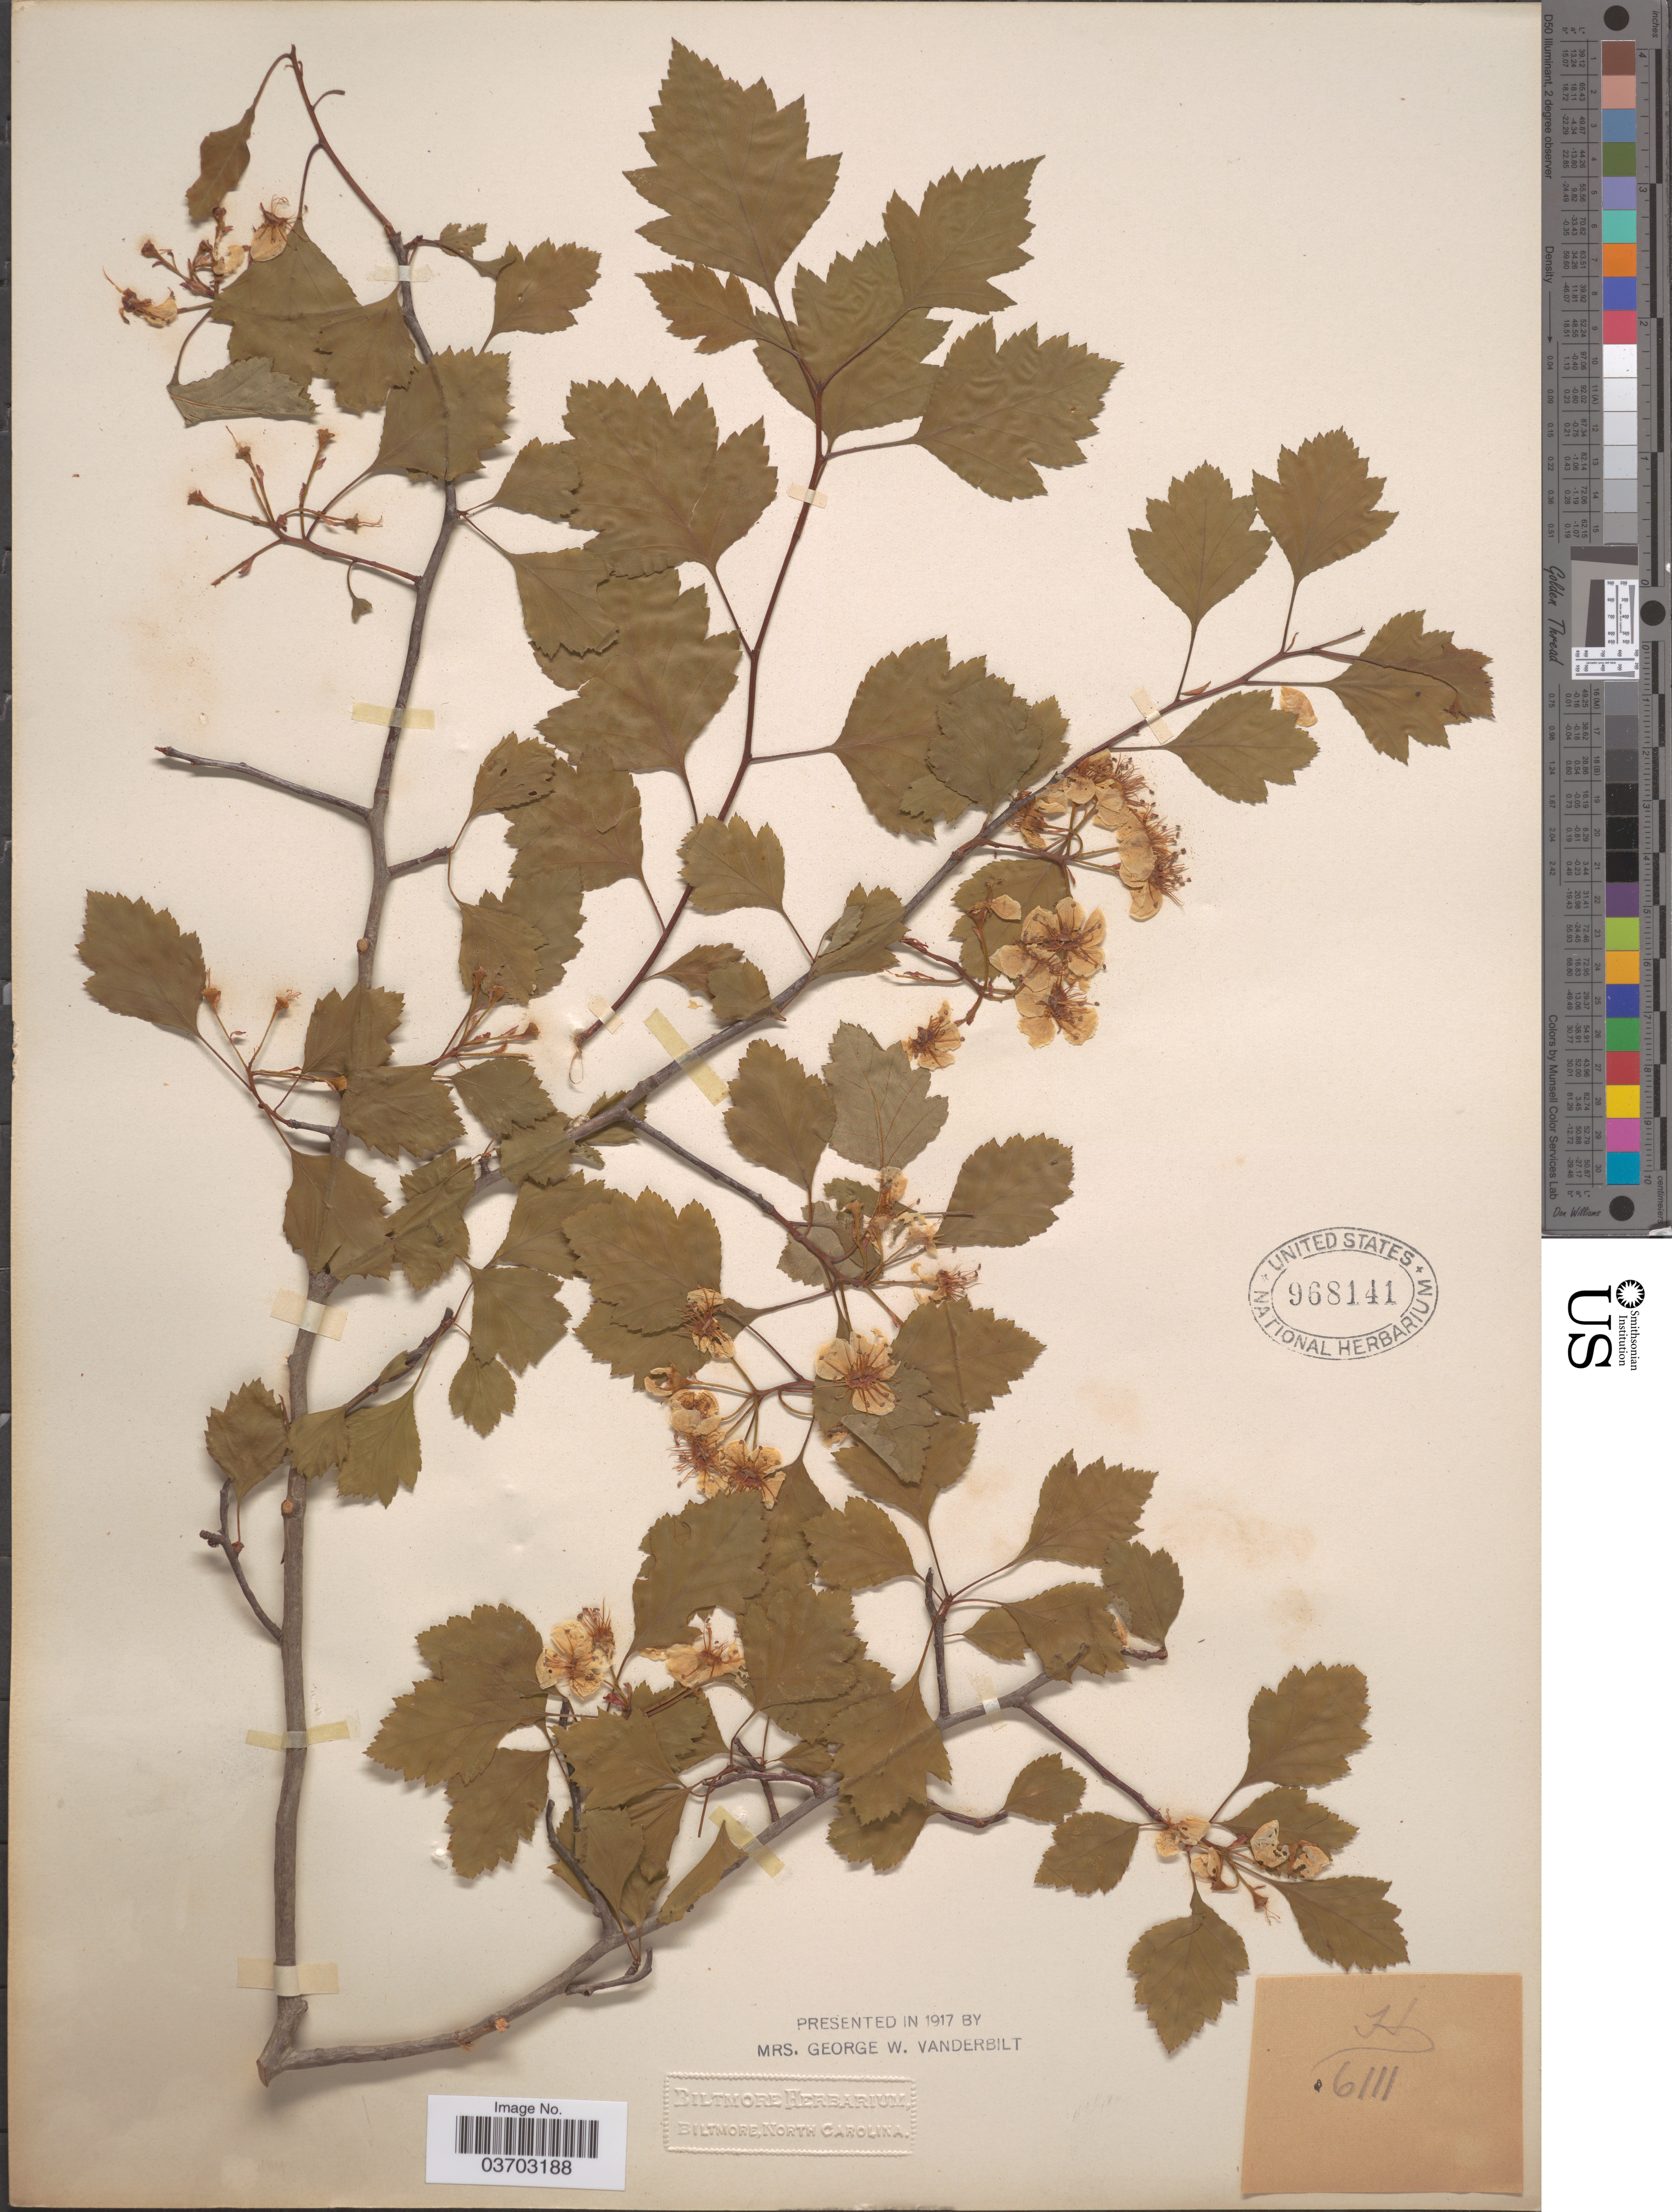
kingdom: Plantae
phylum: Tracheophyta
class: Magnoliopsida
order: Rosales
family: Rosaceae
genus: Crataegus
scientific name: Crataegus sp.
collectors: ex herb. Biltmore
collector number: H6111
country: United States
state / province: North Carolina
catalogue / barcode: US 968141